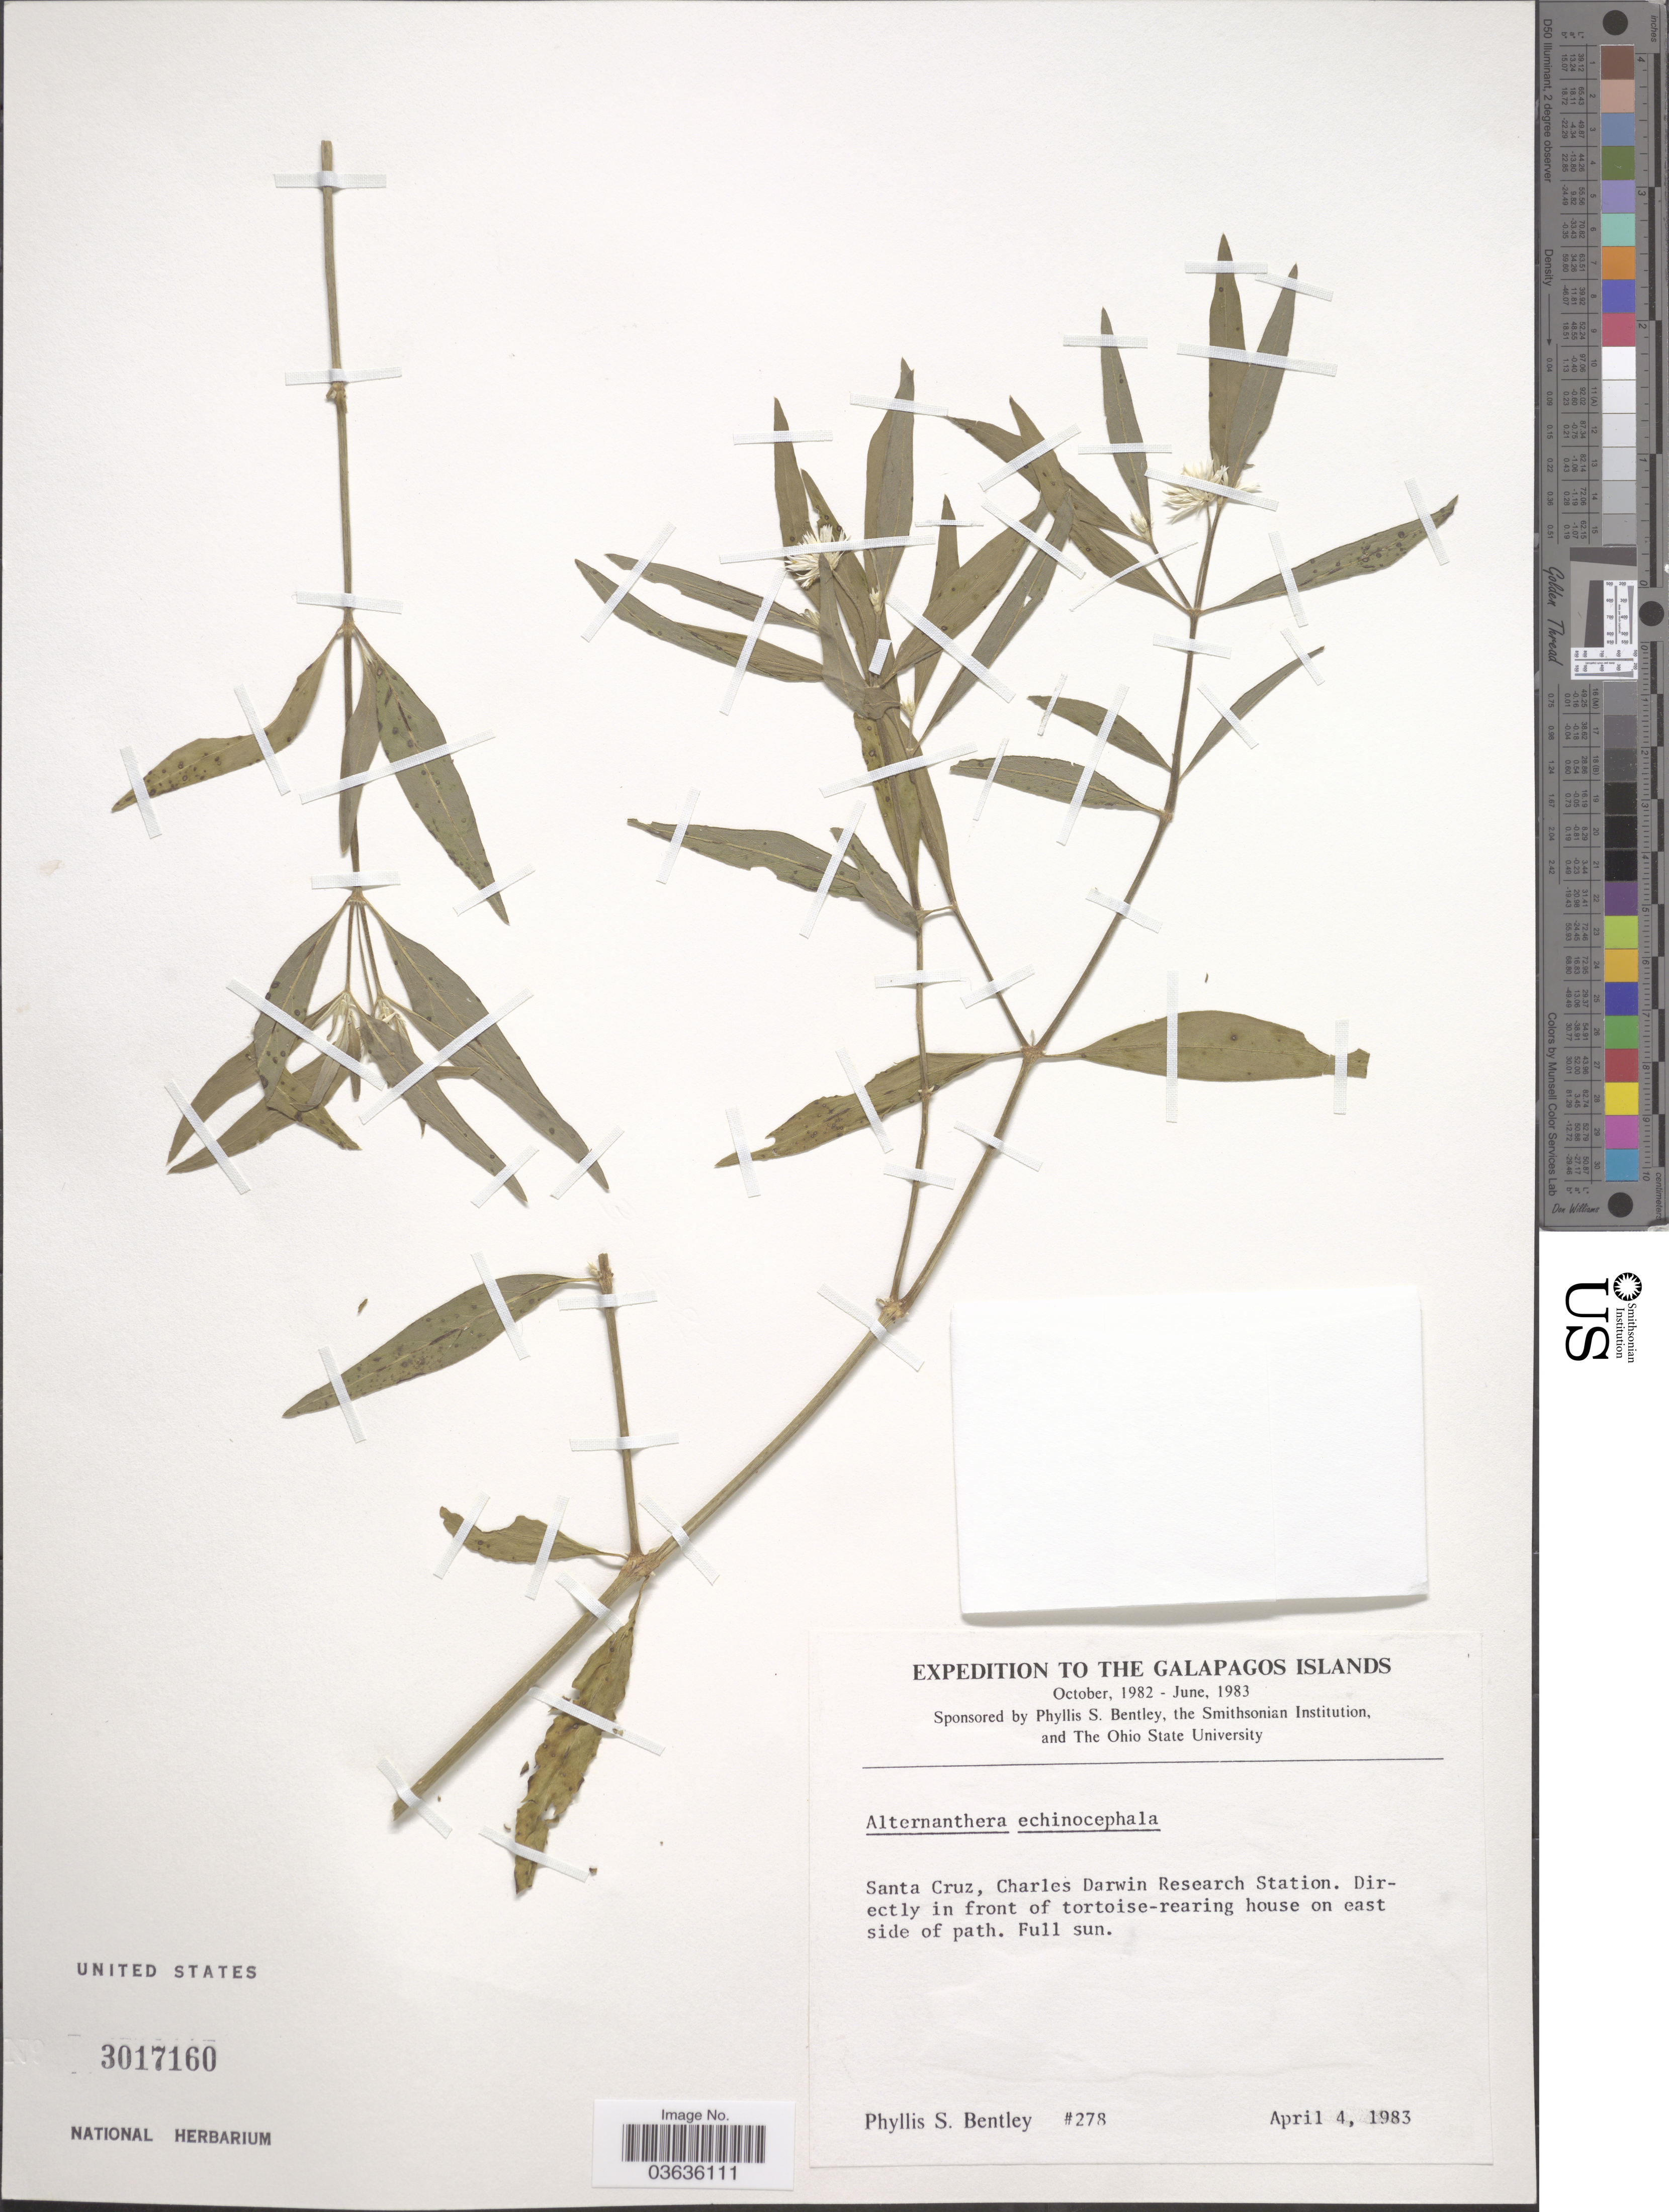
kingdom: Plantae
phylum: Tracheophyta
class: Magnoliopsida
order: Caryophyllales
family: Amaranthaceae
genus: Alternanthera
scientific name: Alternanthera echinocephala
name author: (Hook. f.) Christoph.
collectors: P. S. Bentley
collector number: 278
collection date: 1983-04-04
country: Ecuador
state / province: Colón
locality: The Galapagos Islands. Santa Cruz, Charles Darwin Research Station. Directly in front of tortoise-rearing house on east side of path.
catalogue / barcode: US 3017160